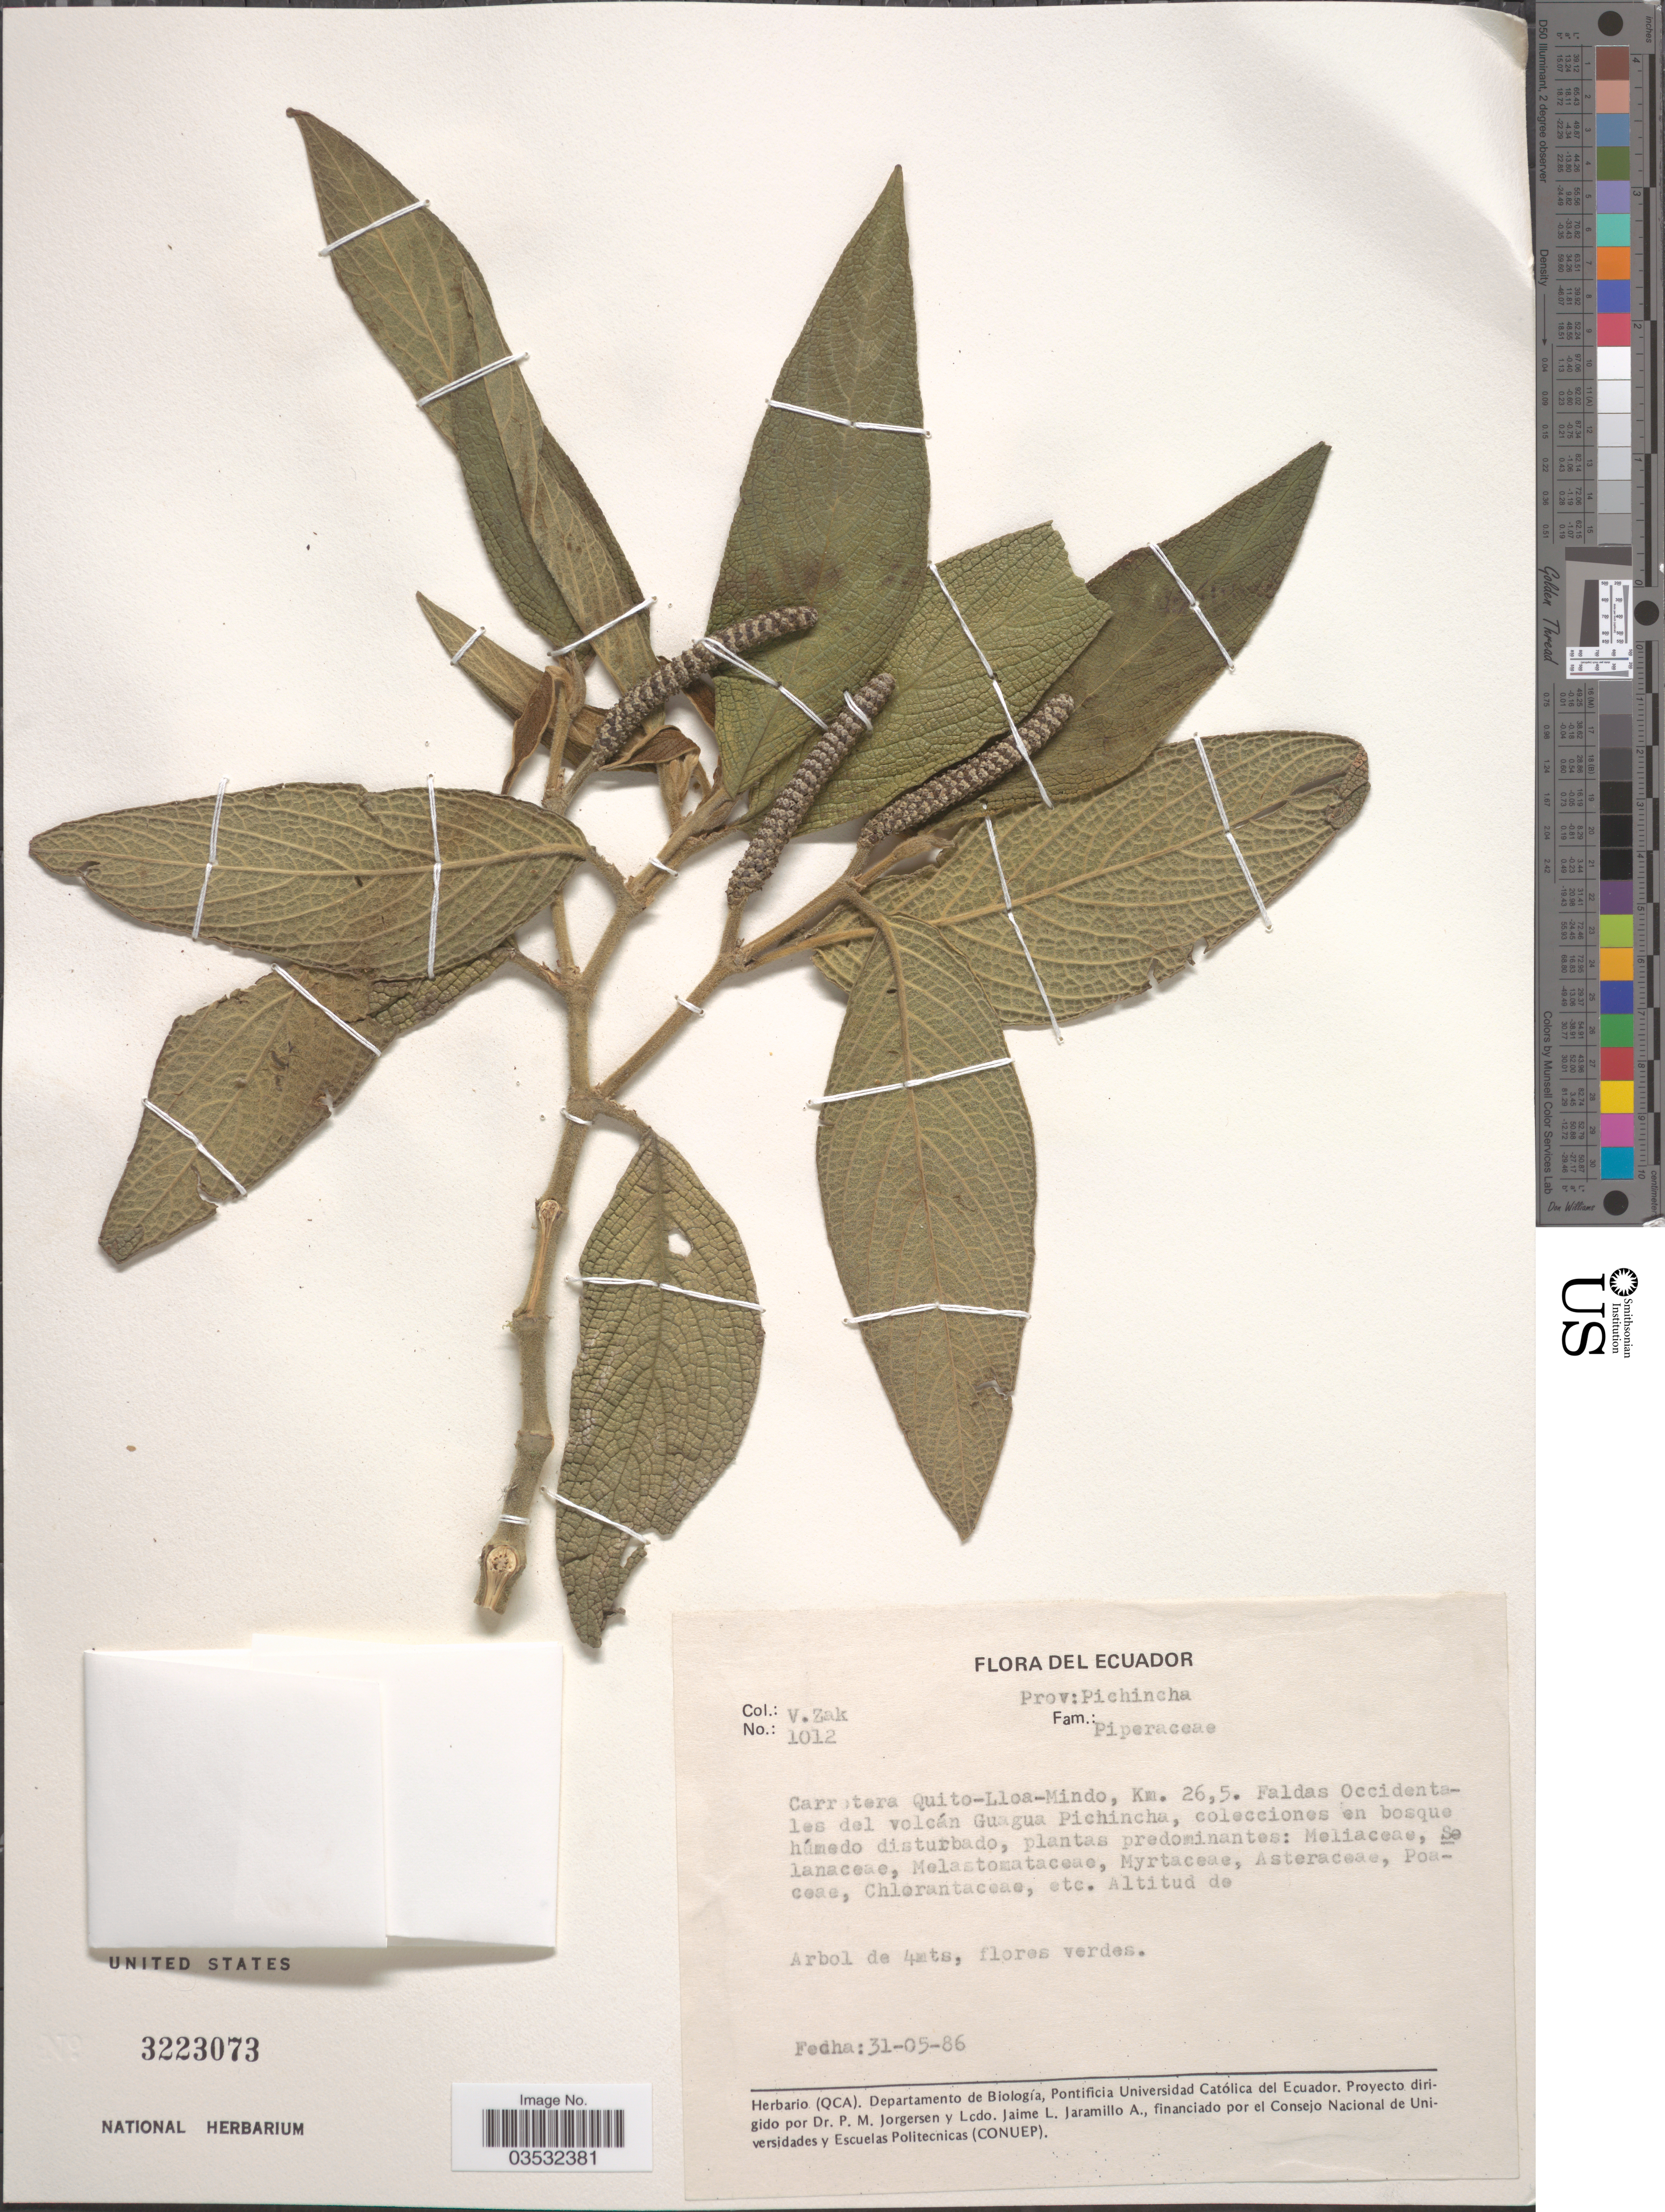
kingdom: Plantae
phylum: Tracheophyta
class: Magnoliopsida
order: Piperales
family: Piperaceae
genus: Piper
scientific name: Piper sp.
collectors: V. Zak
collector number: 1012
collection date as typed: Transcribed d/m/y: 31/5/86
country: Ecuador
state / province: Pichincha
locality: Carretera Quito-Lloa-Mindo, Km. 26.5. Faldas Occidentales del volcán Guagua Pichincha.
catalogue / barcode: US 3223073